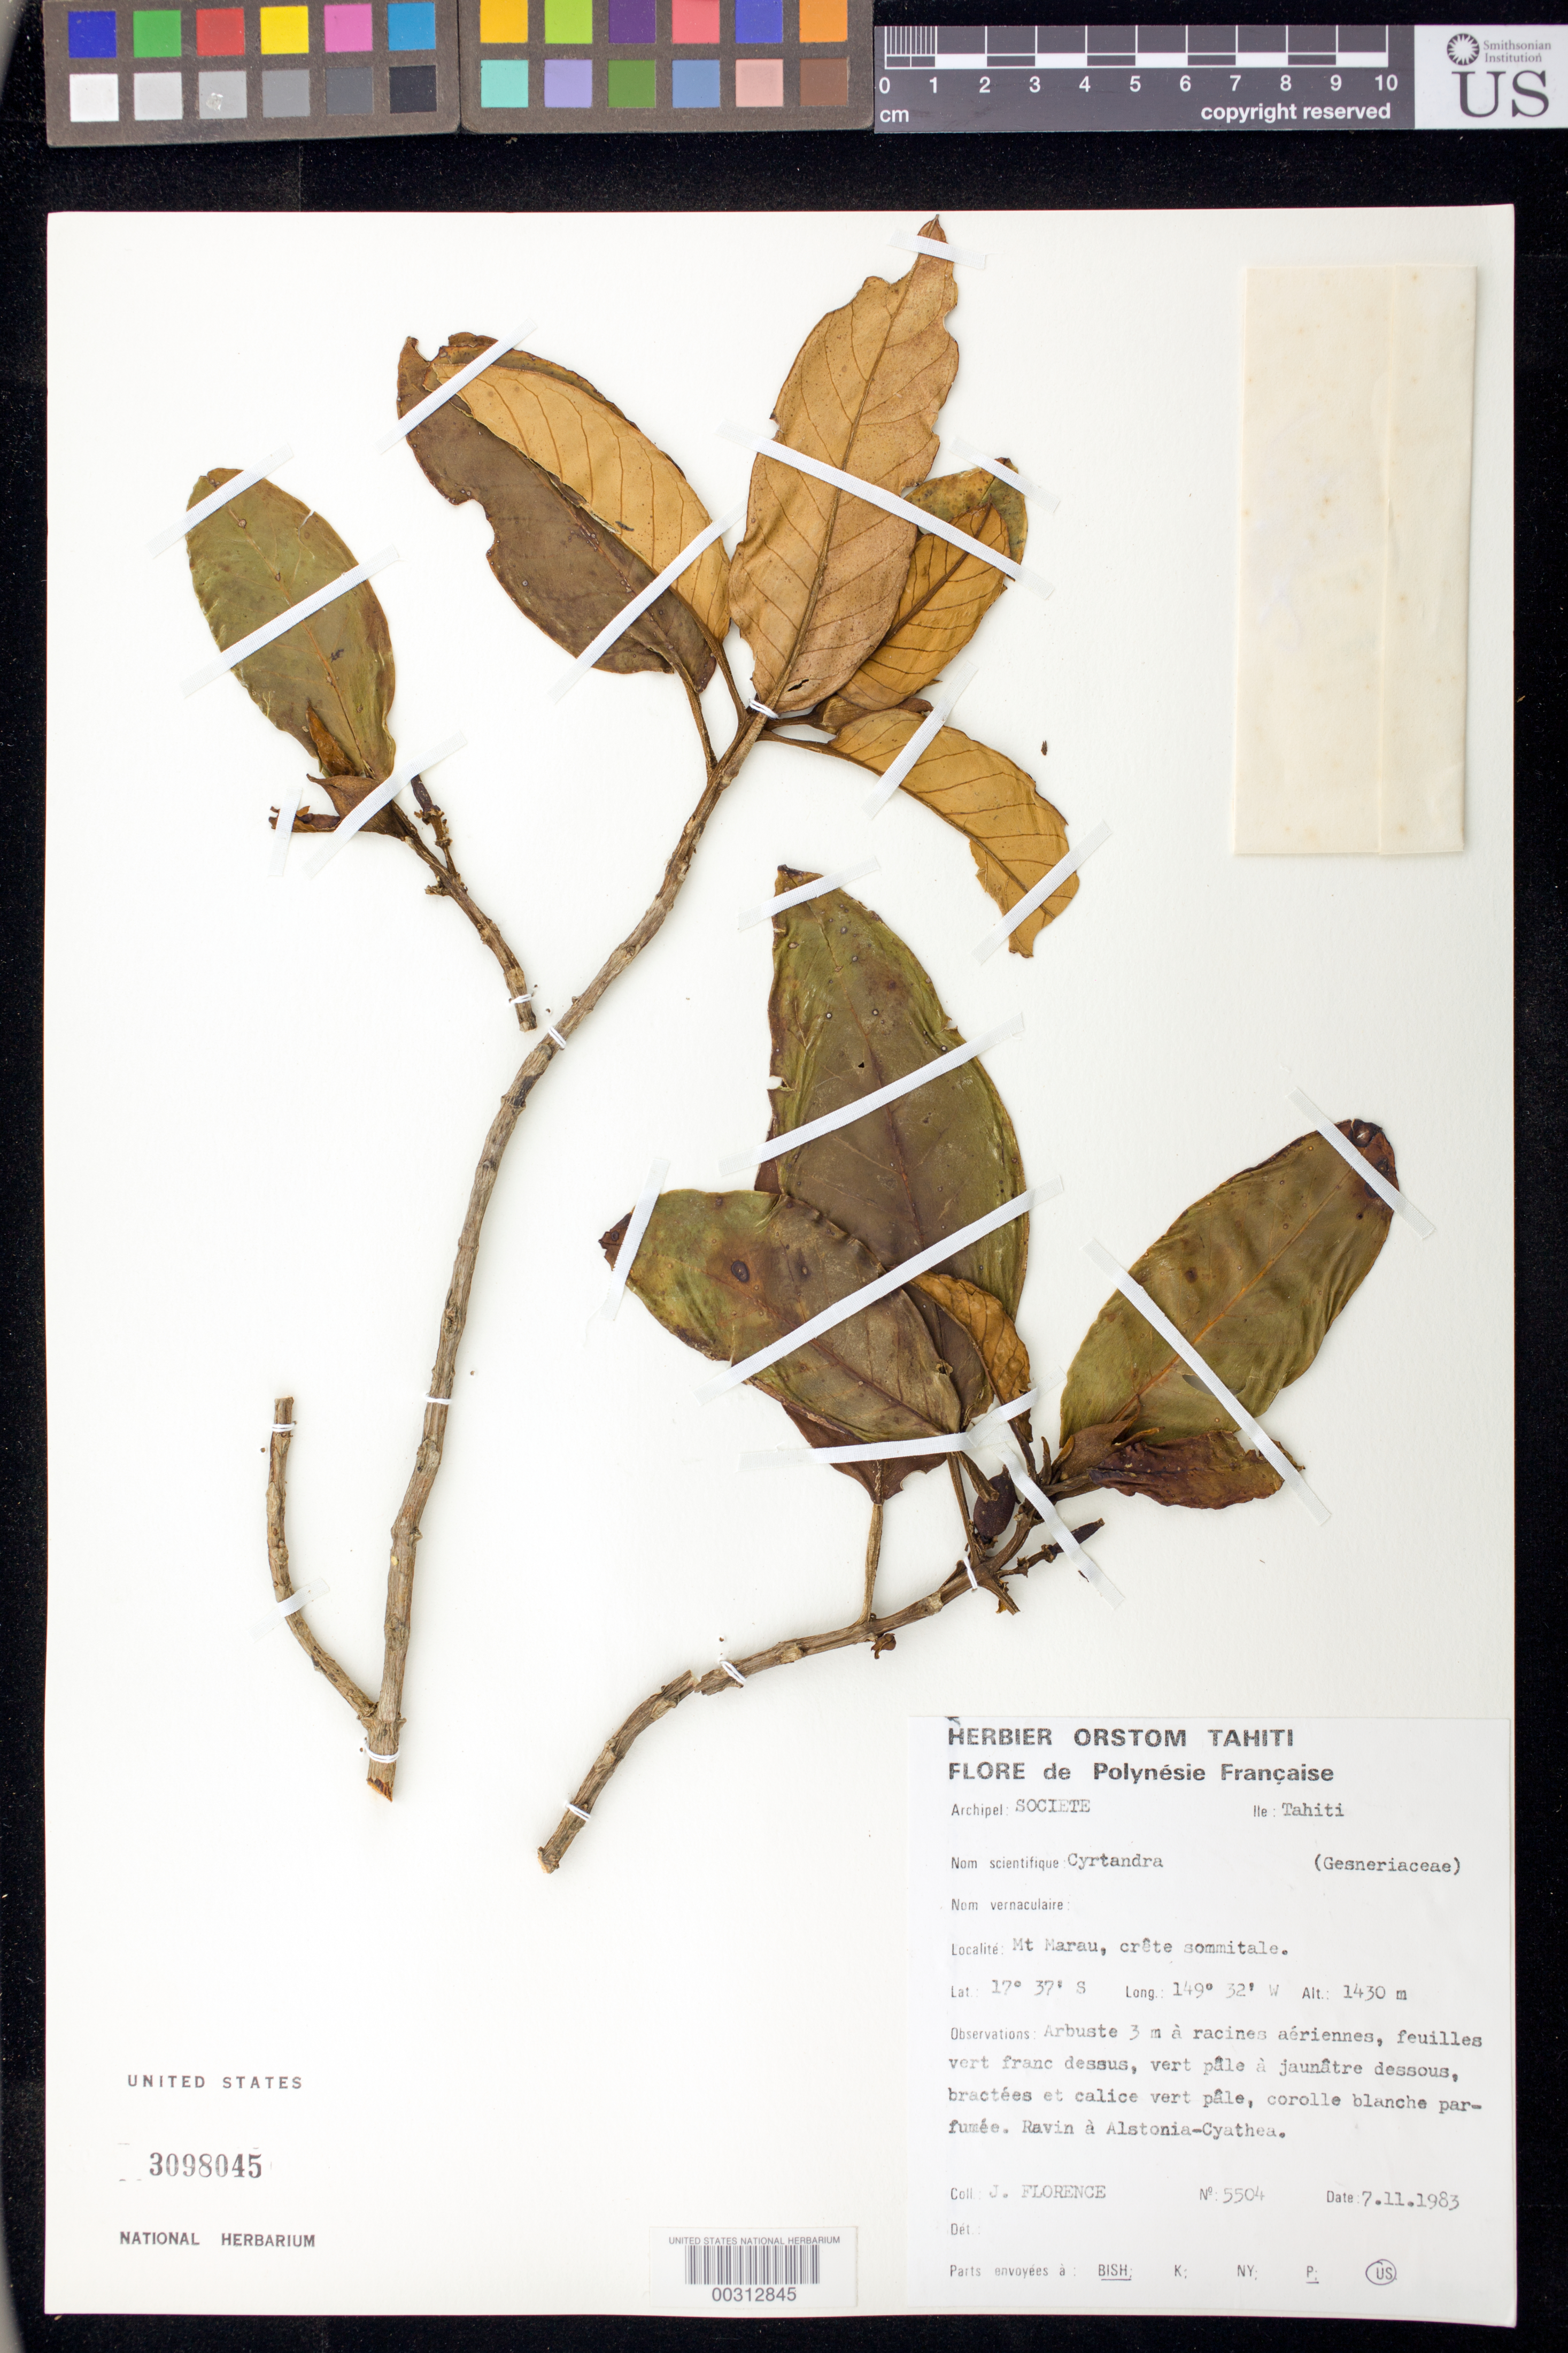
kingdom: Plantae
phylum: Tracheophyta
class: Magnoliopsida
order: Lamiales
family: Gesneriaceae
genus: Cyrtandra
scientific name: Cyrtandra sp.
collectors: J. Florence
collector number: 5504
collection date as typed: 07 Nov 1983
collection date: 1983-11-07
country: French Polynesia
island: Tahiti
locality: Mt marau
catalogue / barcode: US 3098045